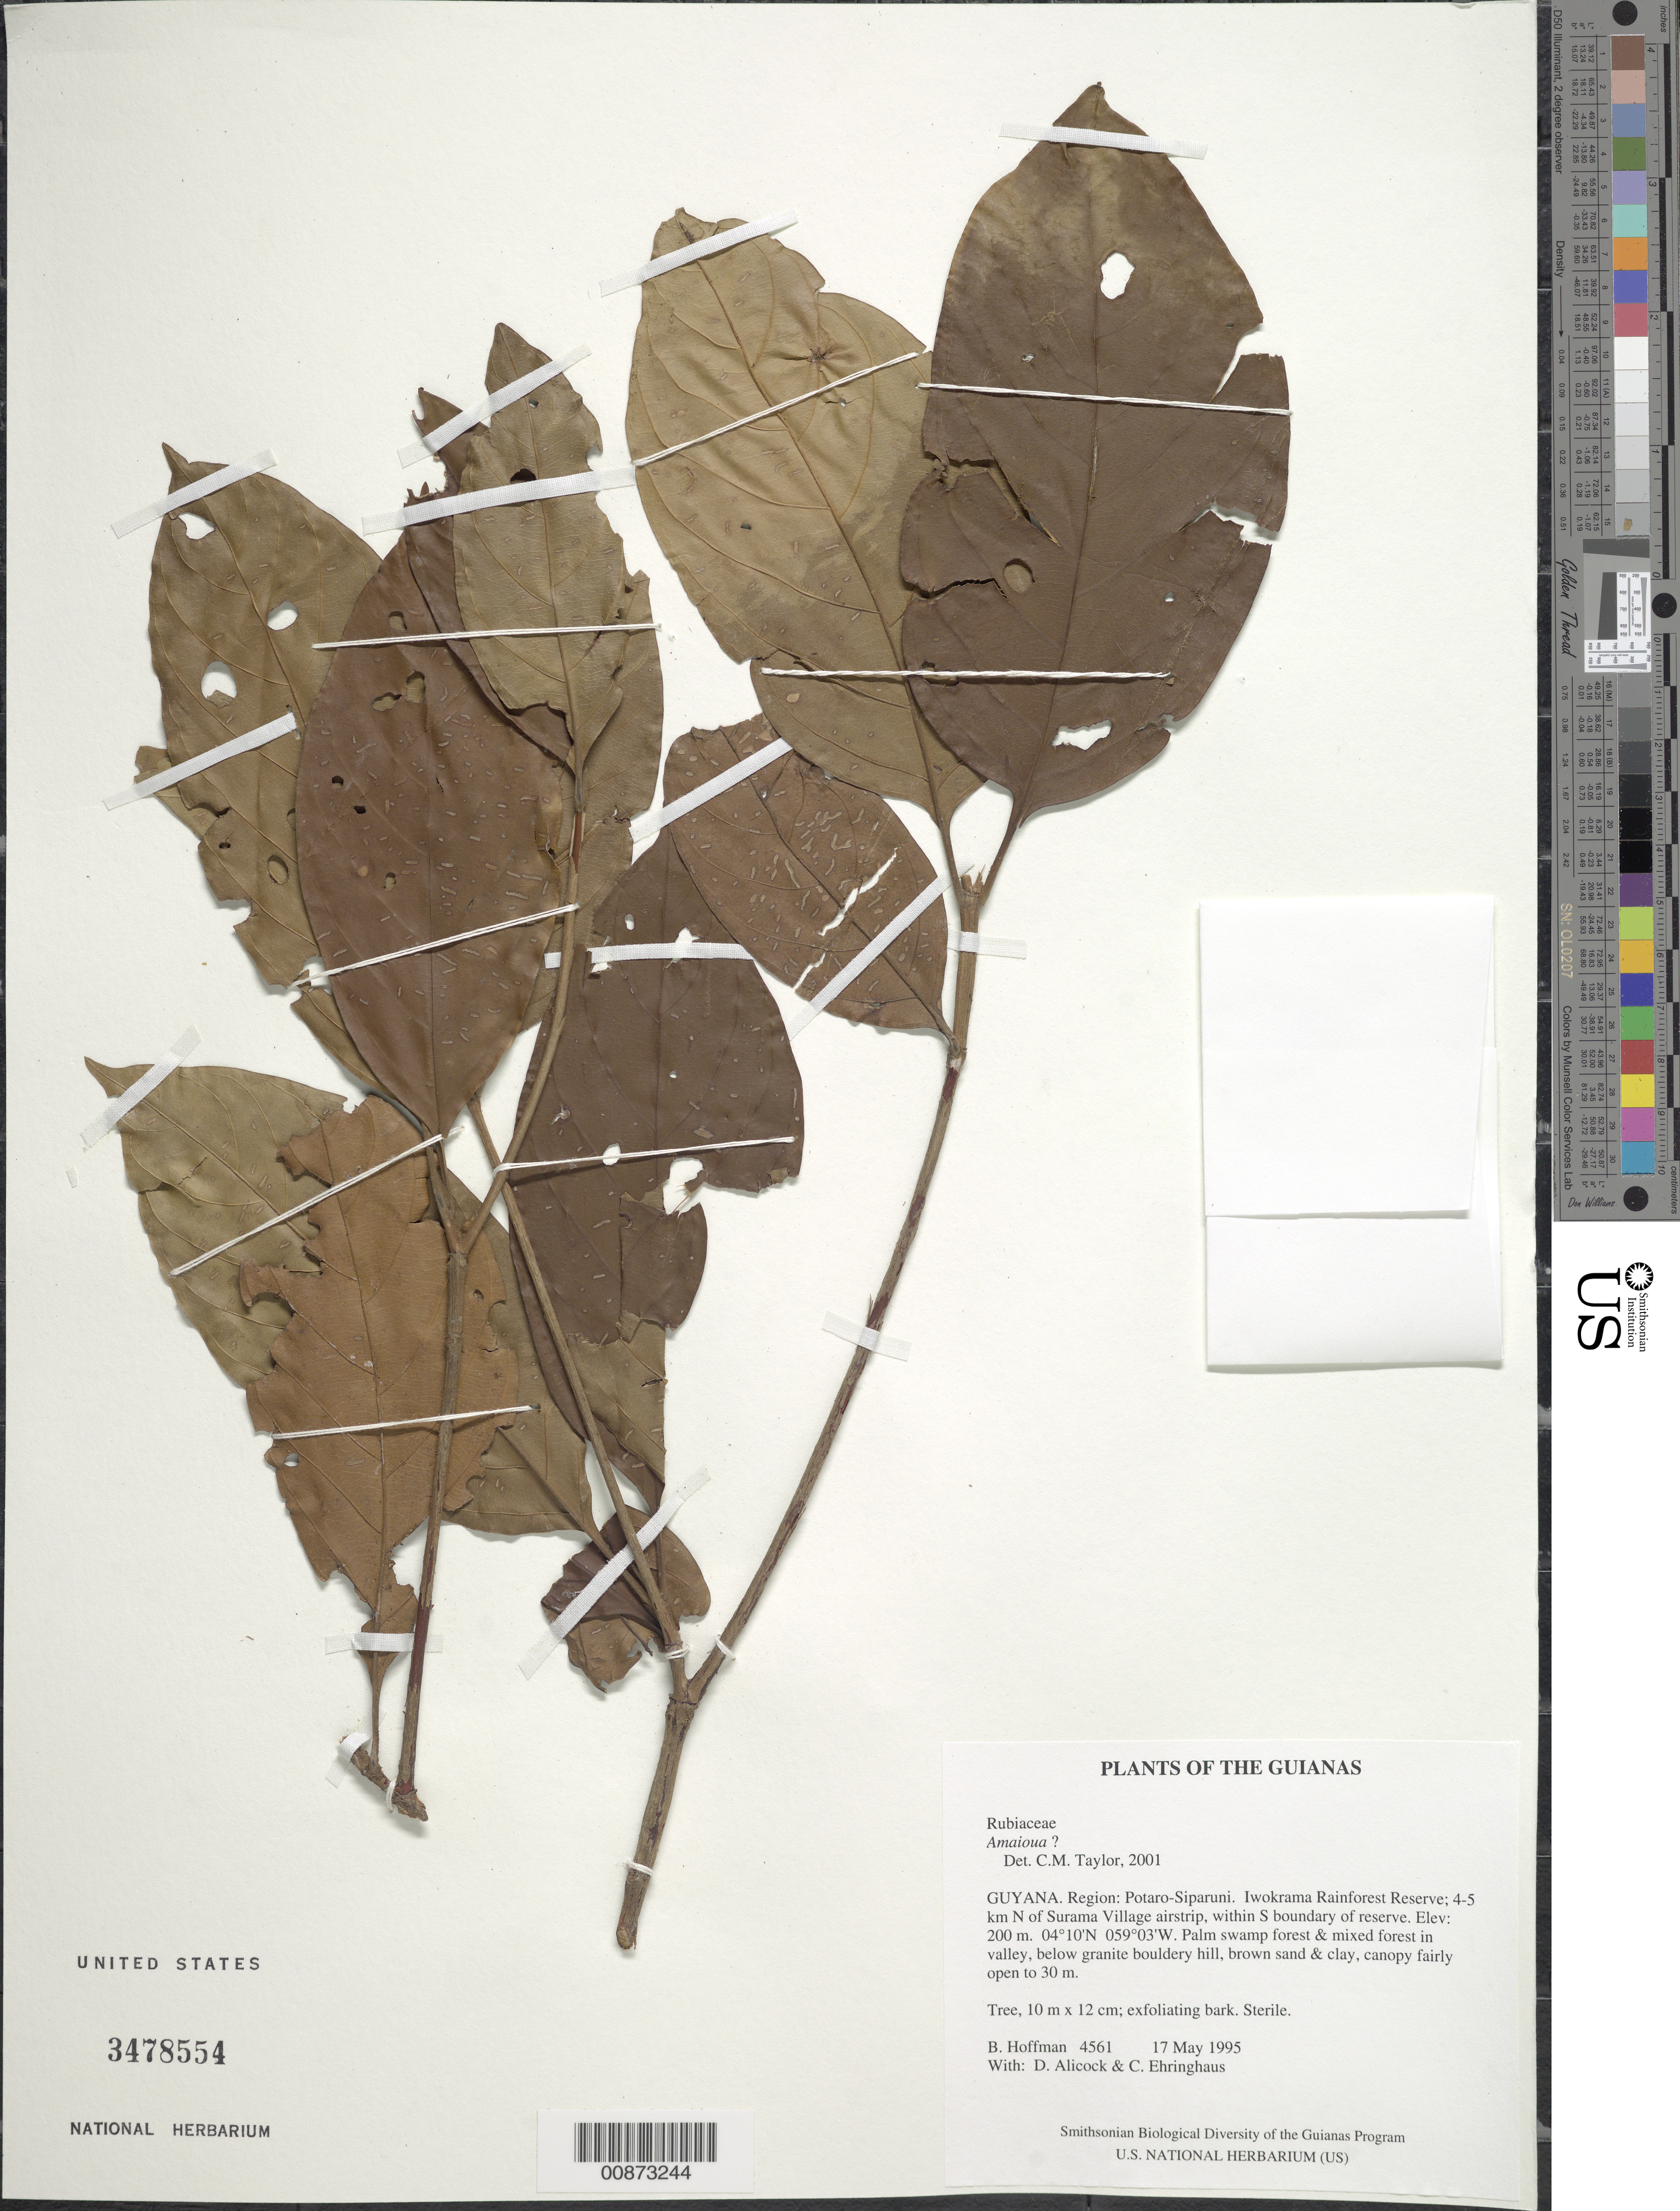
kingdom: Plantae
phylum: Tracheophyta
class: Magnoliopsida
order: Gentianales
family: Rubiaceae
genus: Amaioua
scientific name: Amaioua sp.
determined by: Taylor, Charlotte M.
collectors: B. Hoffman, D. Allicock & C. Ehringhaus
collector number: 4561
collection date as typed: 17 May 1995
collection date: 1995-05-17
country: Guyana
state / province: Potaro-Siparuni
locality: Iwokrama Rainforest Reserve; 4-5 km N of Surama village airstrip, within S boundary of reserve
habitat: Palm swamp forest & mixed forest in valley, below granite bouldery hill, brown sand & clay, canopy fairly open to 30 m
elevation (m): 200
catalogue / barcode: US 3478554